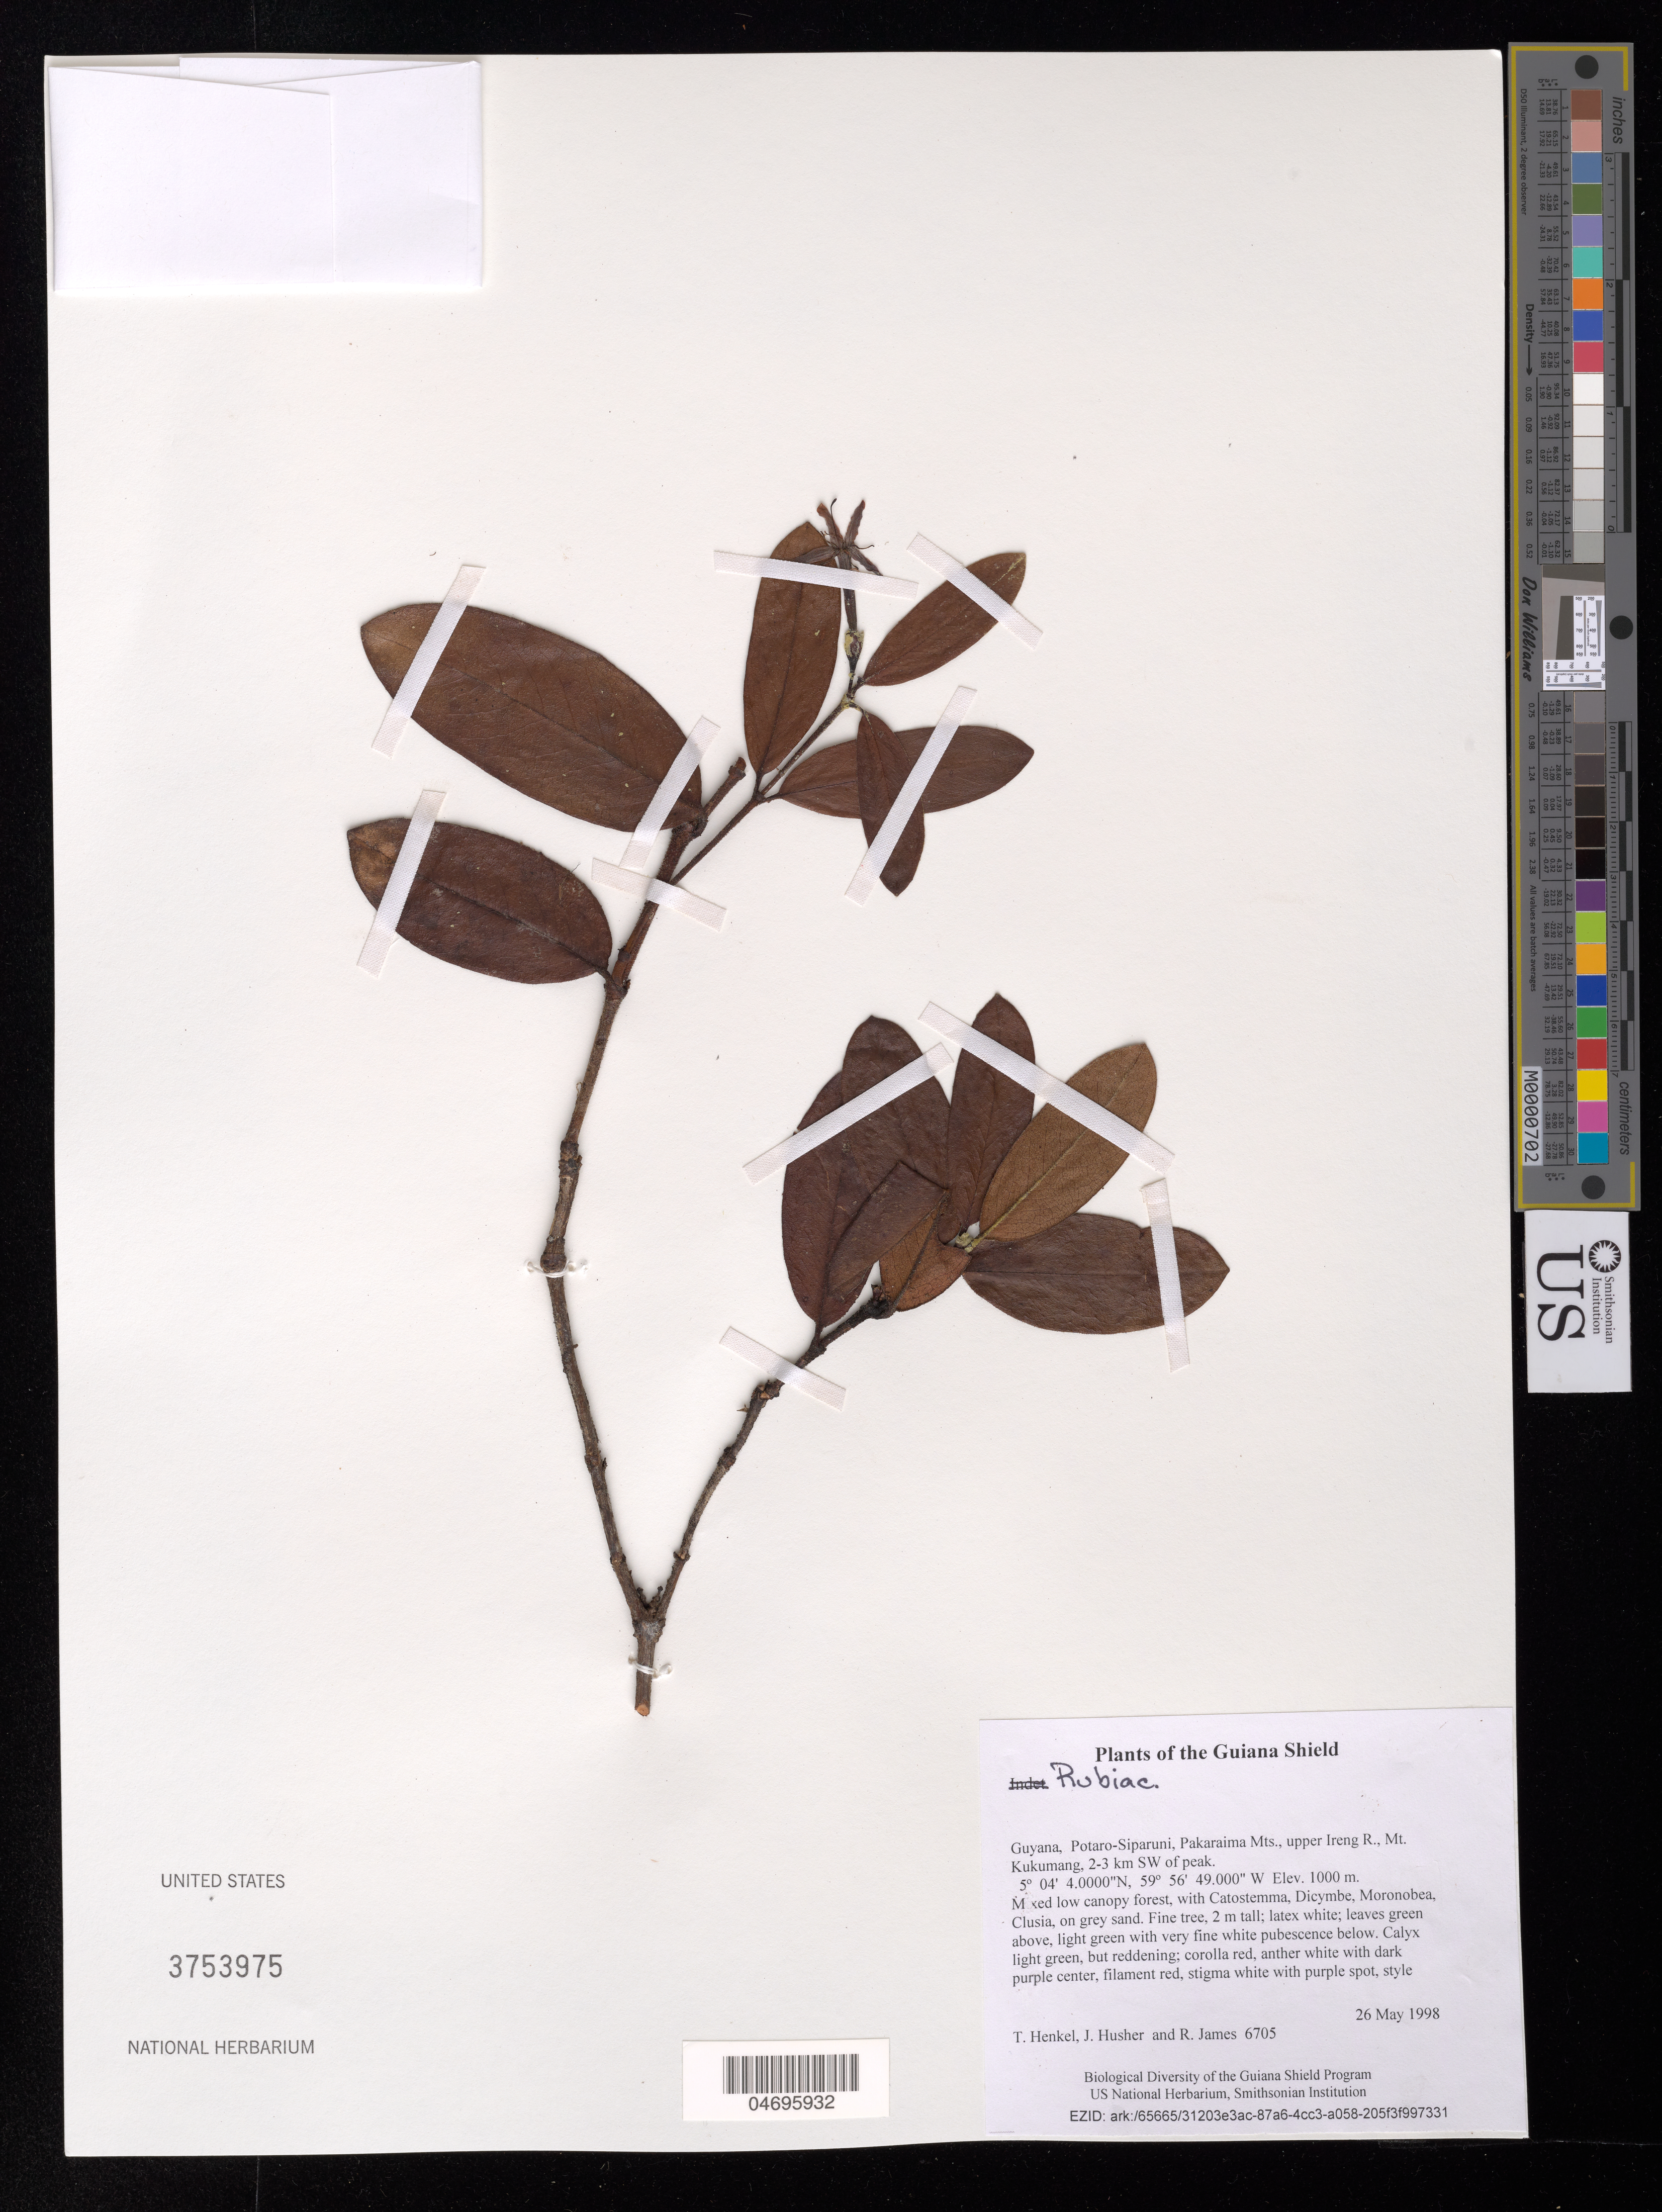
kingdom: Plantae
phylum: Tracheophyta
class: Magnoliopsida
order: Gentianales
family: Rubiaceae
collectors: T. Henkel, J. Husher & R. James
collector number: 6705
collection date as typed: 26 May 1998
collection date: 1998-05-26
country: Guyana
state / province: Potaro-Siparuni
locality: Pakaraima Mts., upper Ireng R., Mt. Kukumang, 2-3 km SW of peak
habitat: Mixed low canopy forest, with Catostemma, Dicymbe, Moronobea, Clusia, on grey sand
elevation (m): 1000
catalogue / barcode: US 3753975